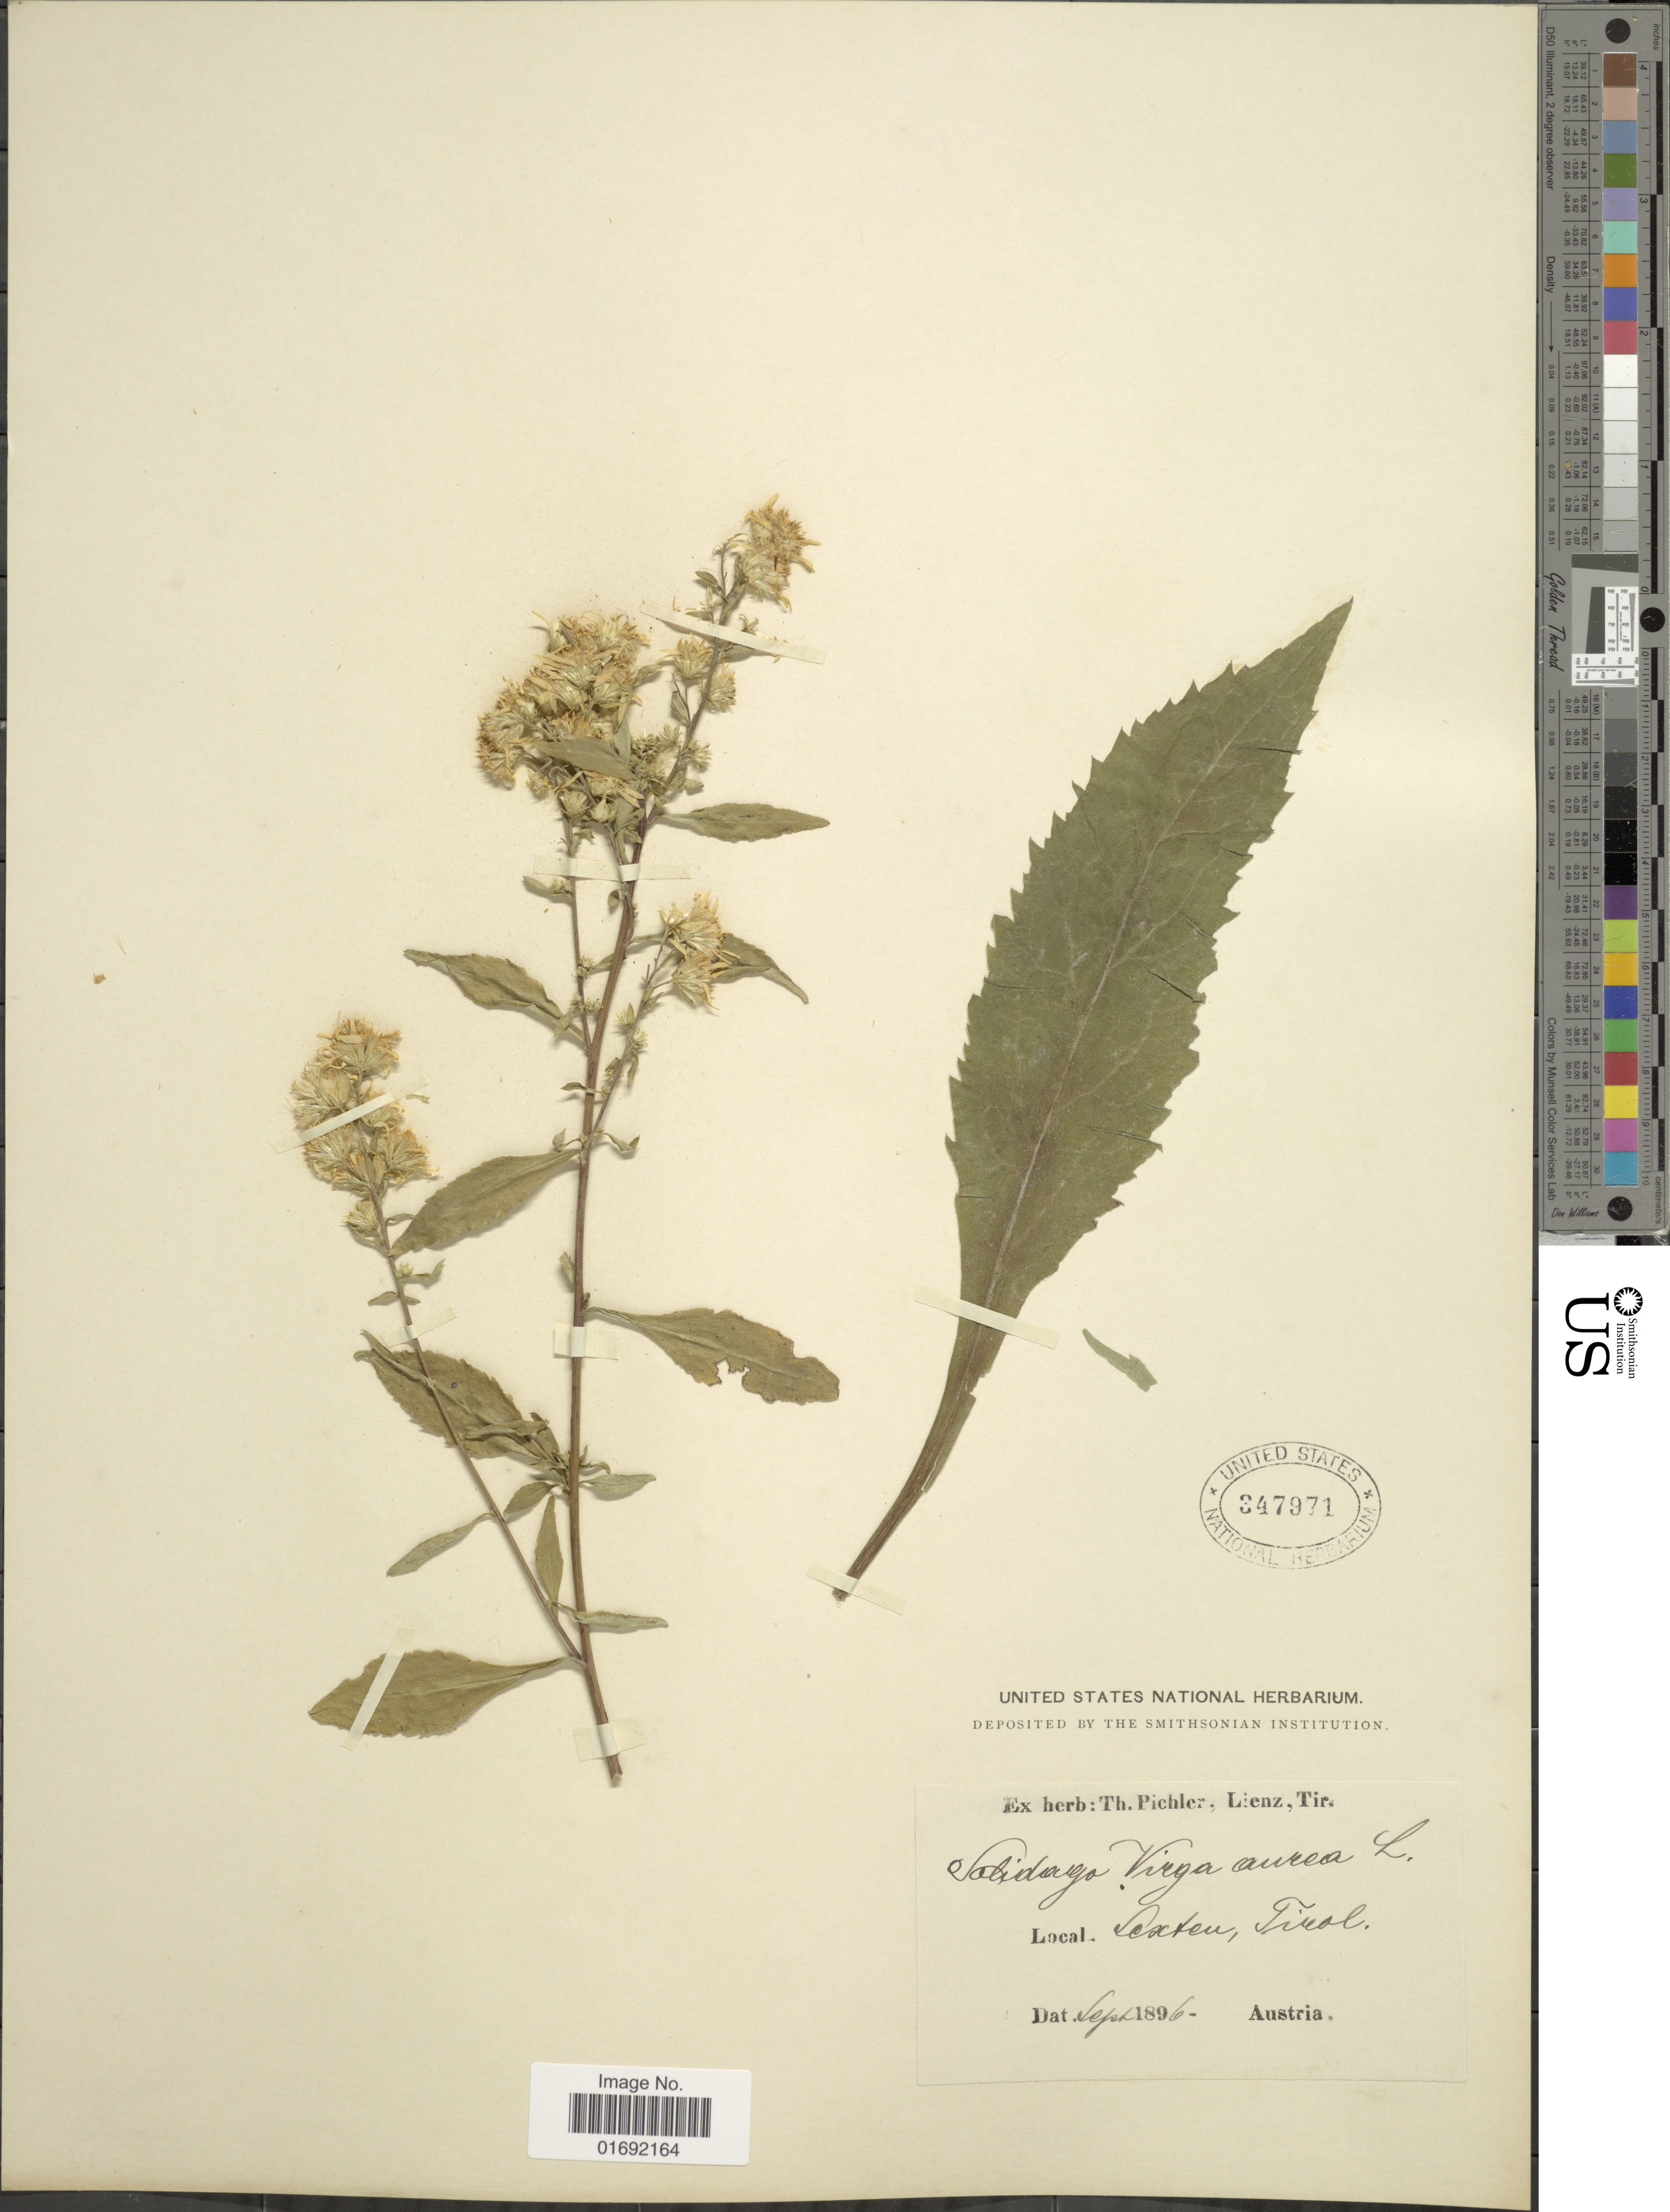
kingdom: Plantae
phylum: Tracheophyta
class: Magnoliopsida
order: Asterales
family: Asteraceae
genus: Solidago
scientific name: Solidago virgaurea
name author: L.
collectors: ex herb. T. Pichler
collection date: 1896-09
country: Austria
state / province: Tirol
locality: Lexten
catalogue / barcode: US 347971